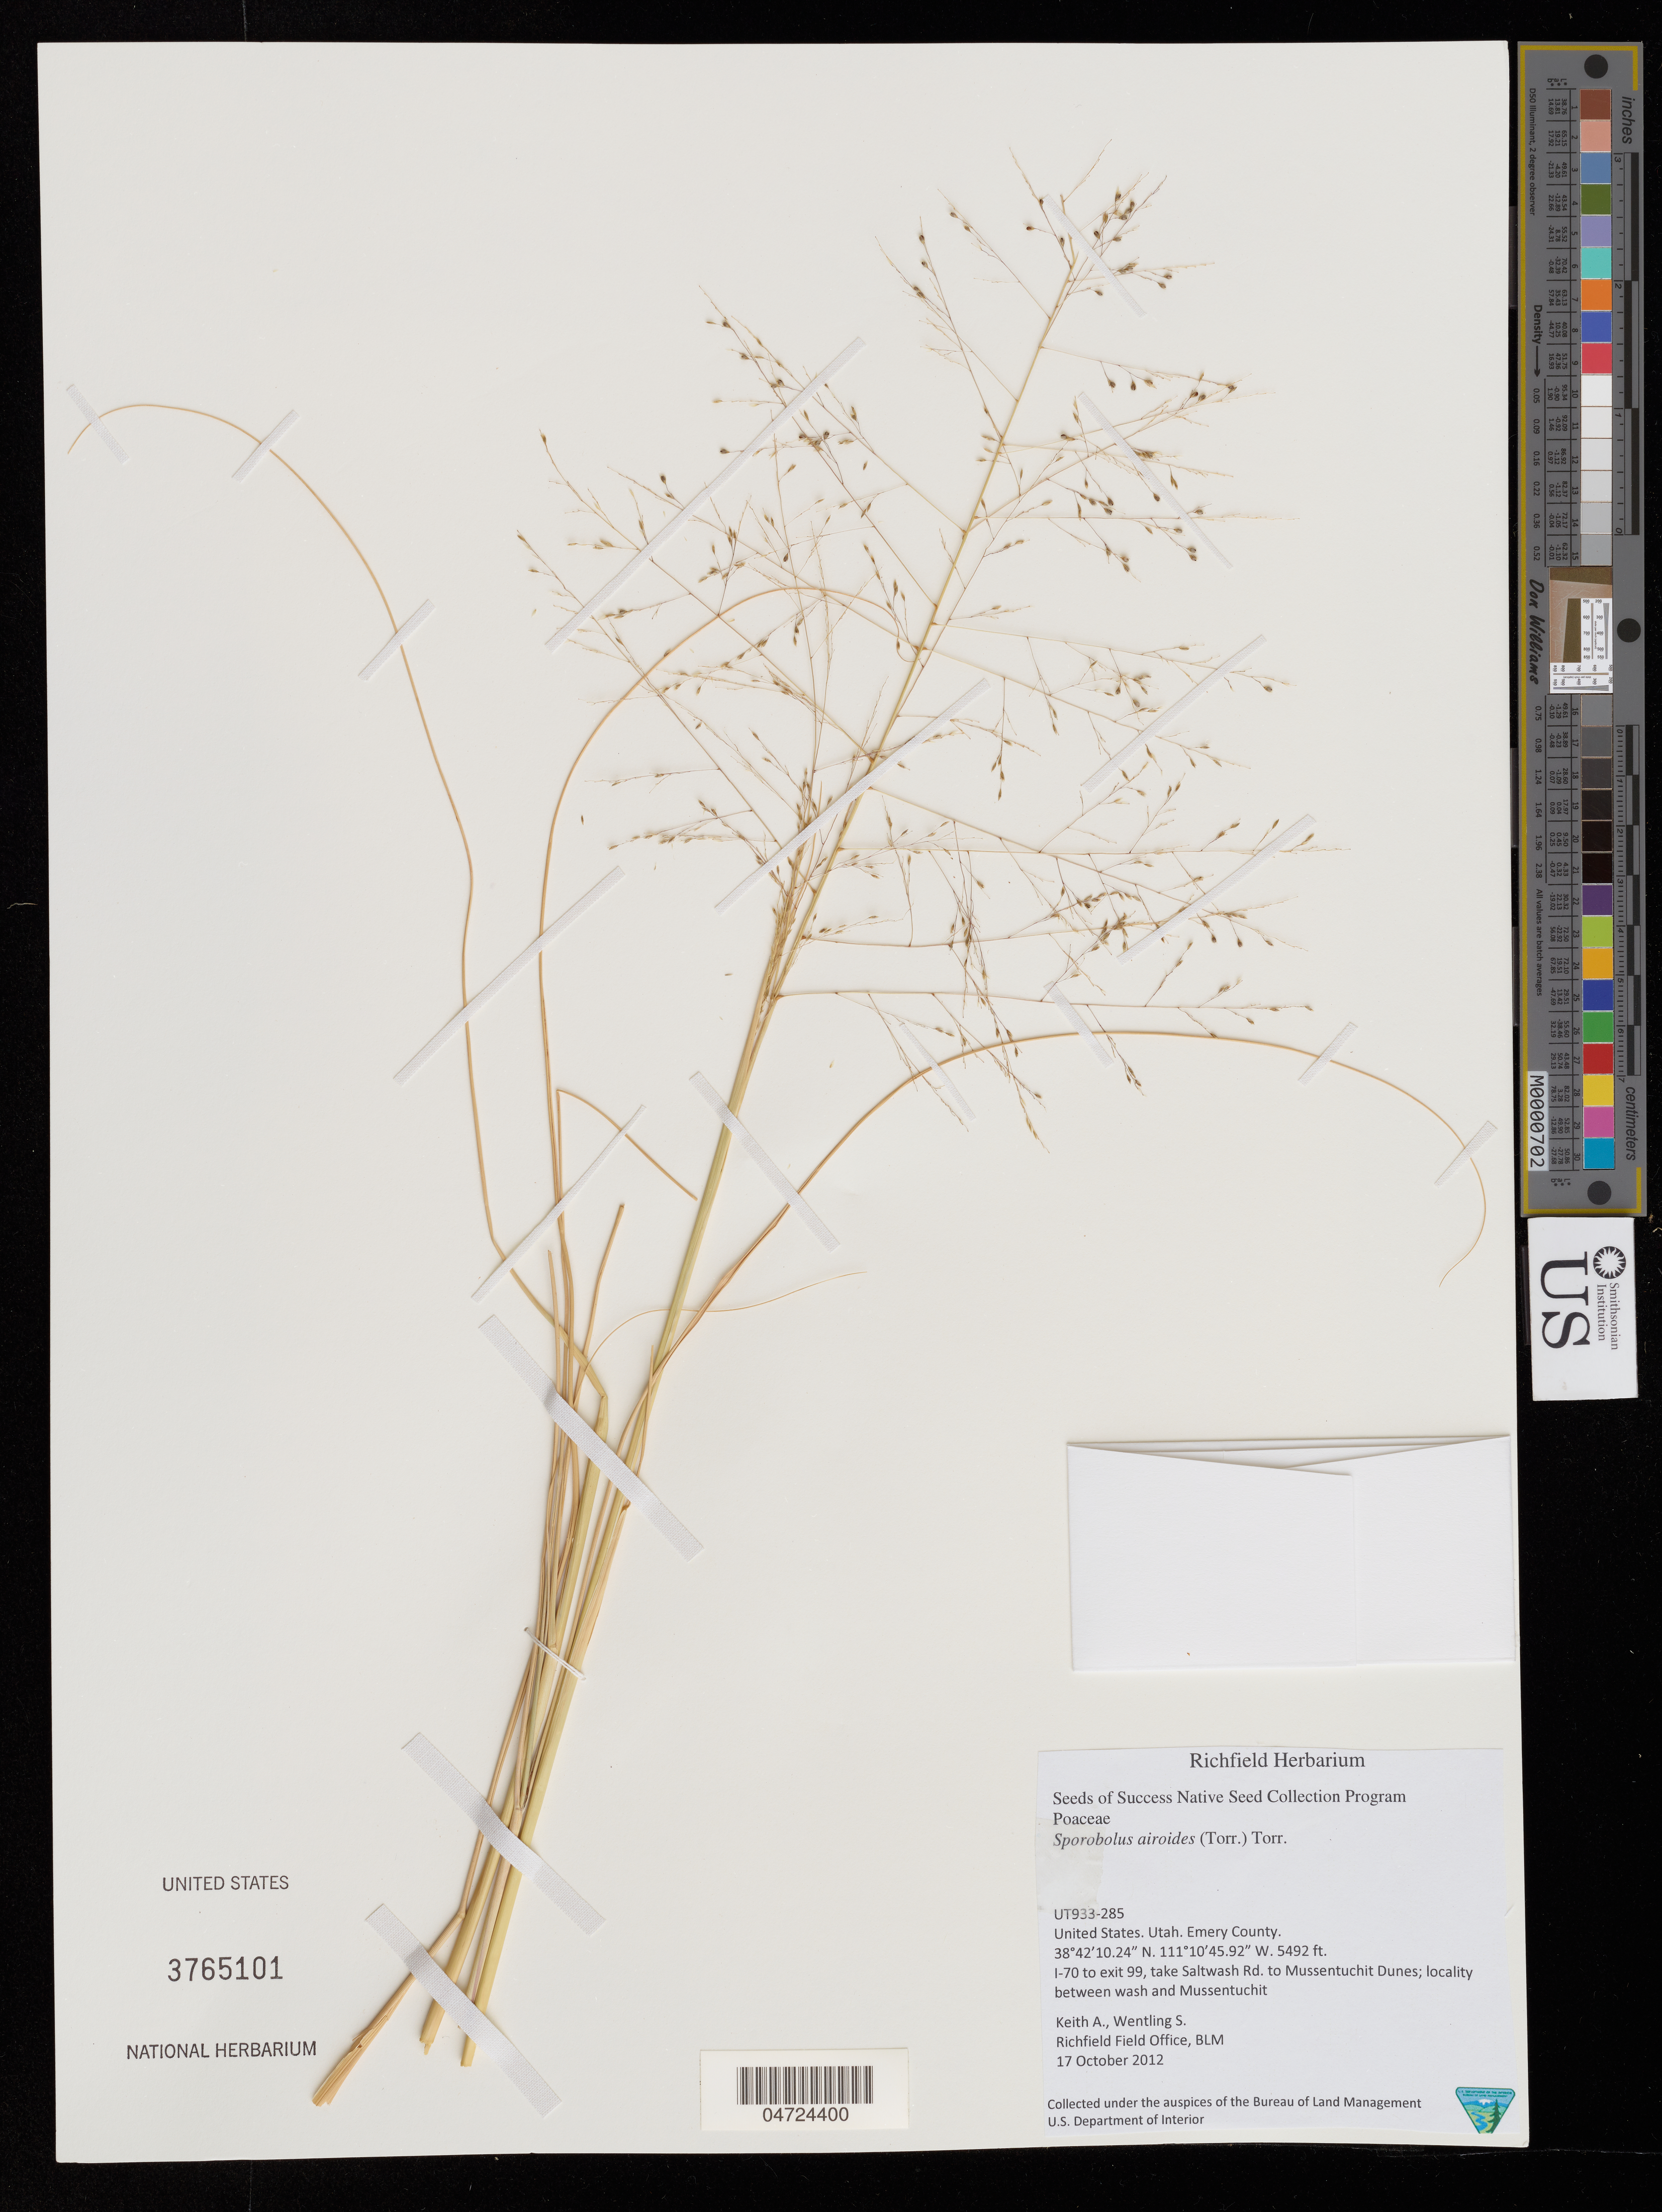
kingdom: Plantae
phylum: Tracheophyta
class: Liliopsida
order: Poales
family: Poaceae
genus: Sporobolus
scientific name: Sporobolus airoides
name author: (Torr.) Torr.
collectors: A. Keith & S. Wentling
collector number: UT933-285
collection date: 2012-10-17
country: United States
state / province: Utah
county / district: Emery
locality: Emery County. I-70 to exit 99, take Saltwash Rd. to Mussentuchit Dunes; locality between wash and Mussentuchit.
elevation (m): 1674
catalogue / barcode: US 3765101